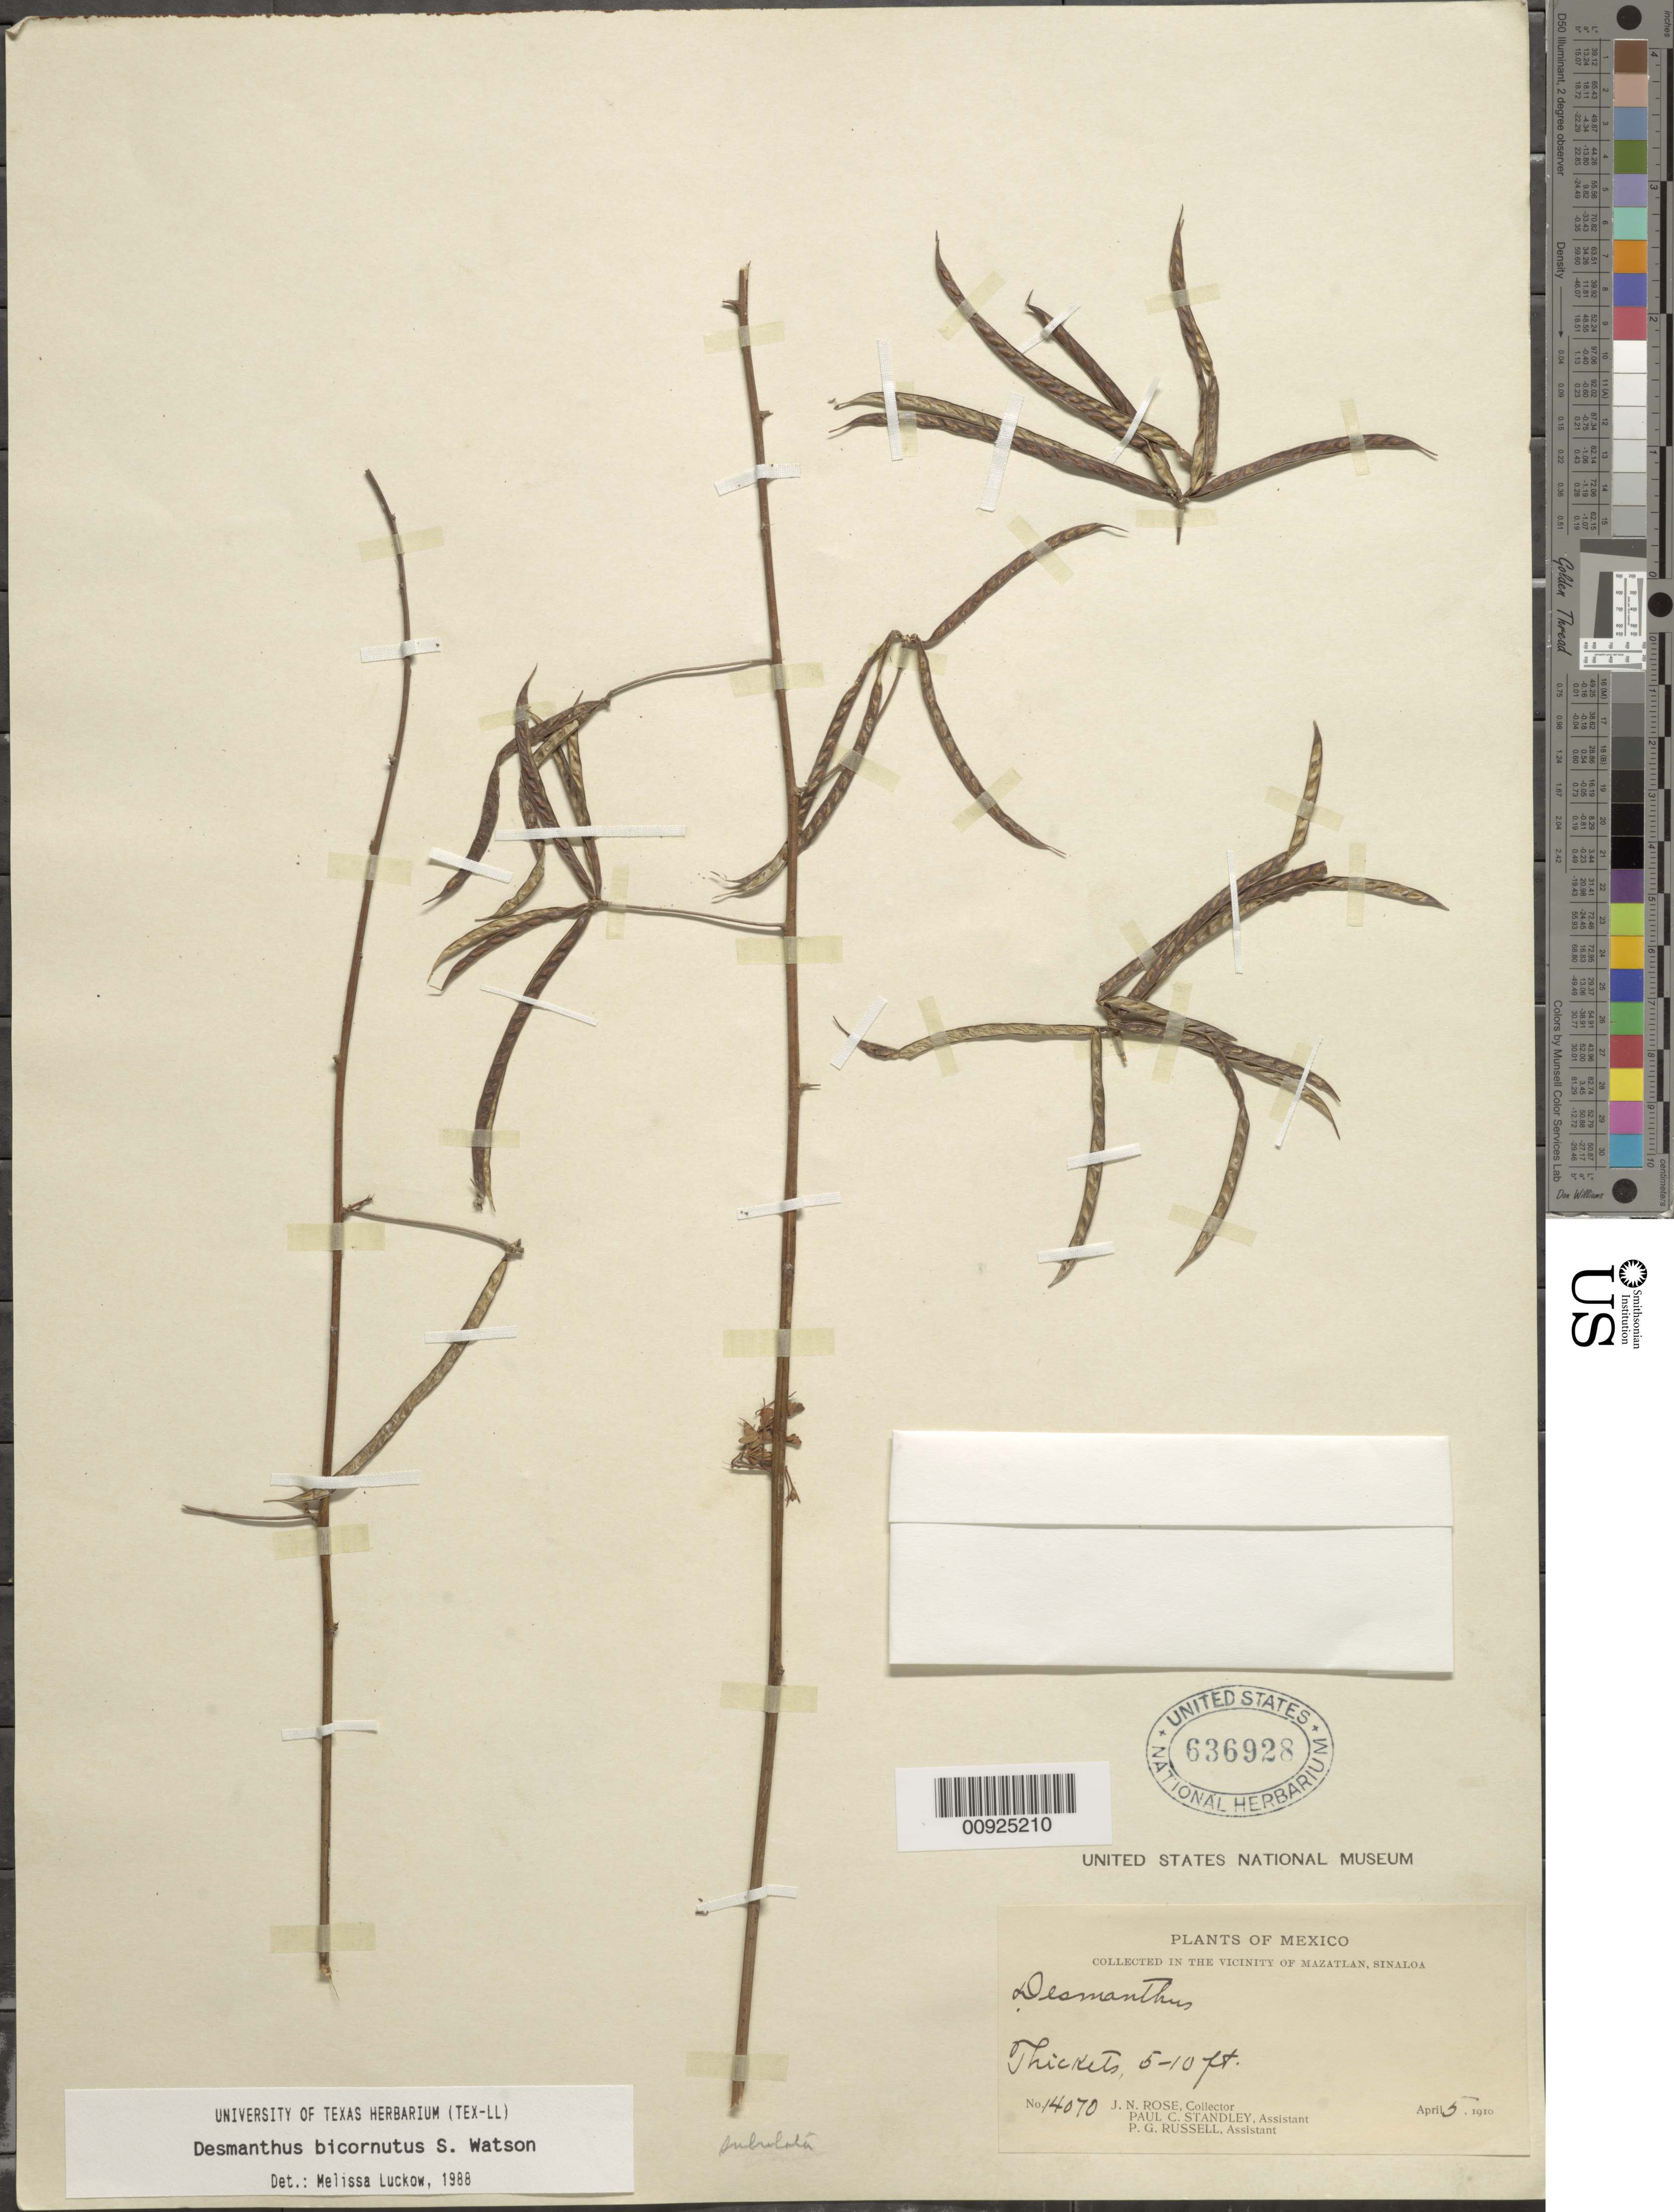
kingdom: Plantae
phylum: Tracheophyta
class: Magnoliopsida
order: Fabales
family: Fabaceae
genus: Desmanthus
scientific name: Desmanthus bicornutus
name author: S. Watson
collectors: J. N. Rose, P. C. Standley & P. G. Russell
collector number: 14070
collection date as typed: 05 Apr 1910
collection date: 1910-04-05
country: Mexico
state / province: Sinaloa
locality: In the vicinity of Mazatlán, Sinaloa.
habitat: Thickets.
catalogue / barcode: US 636928